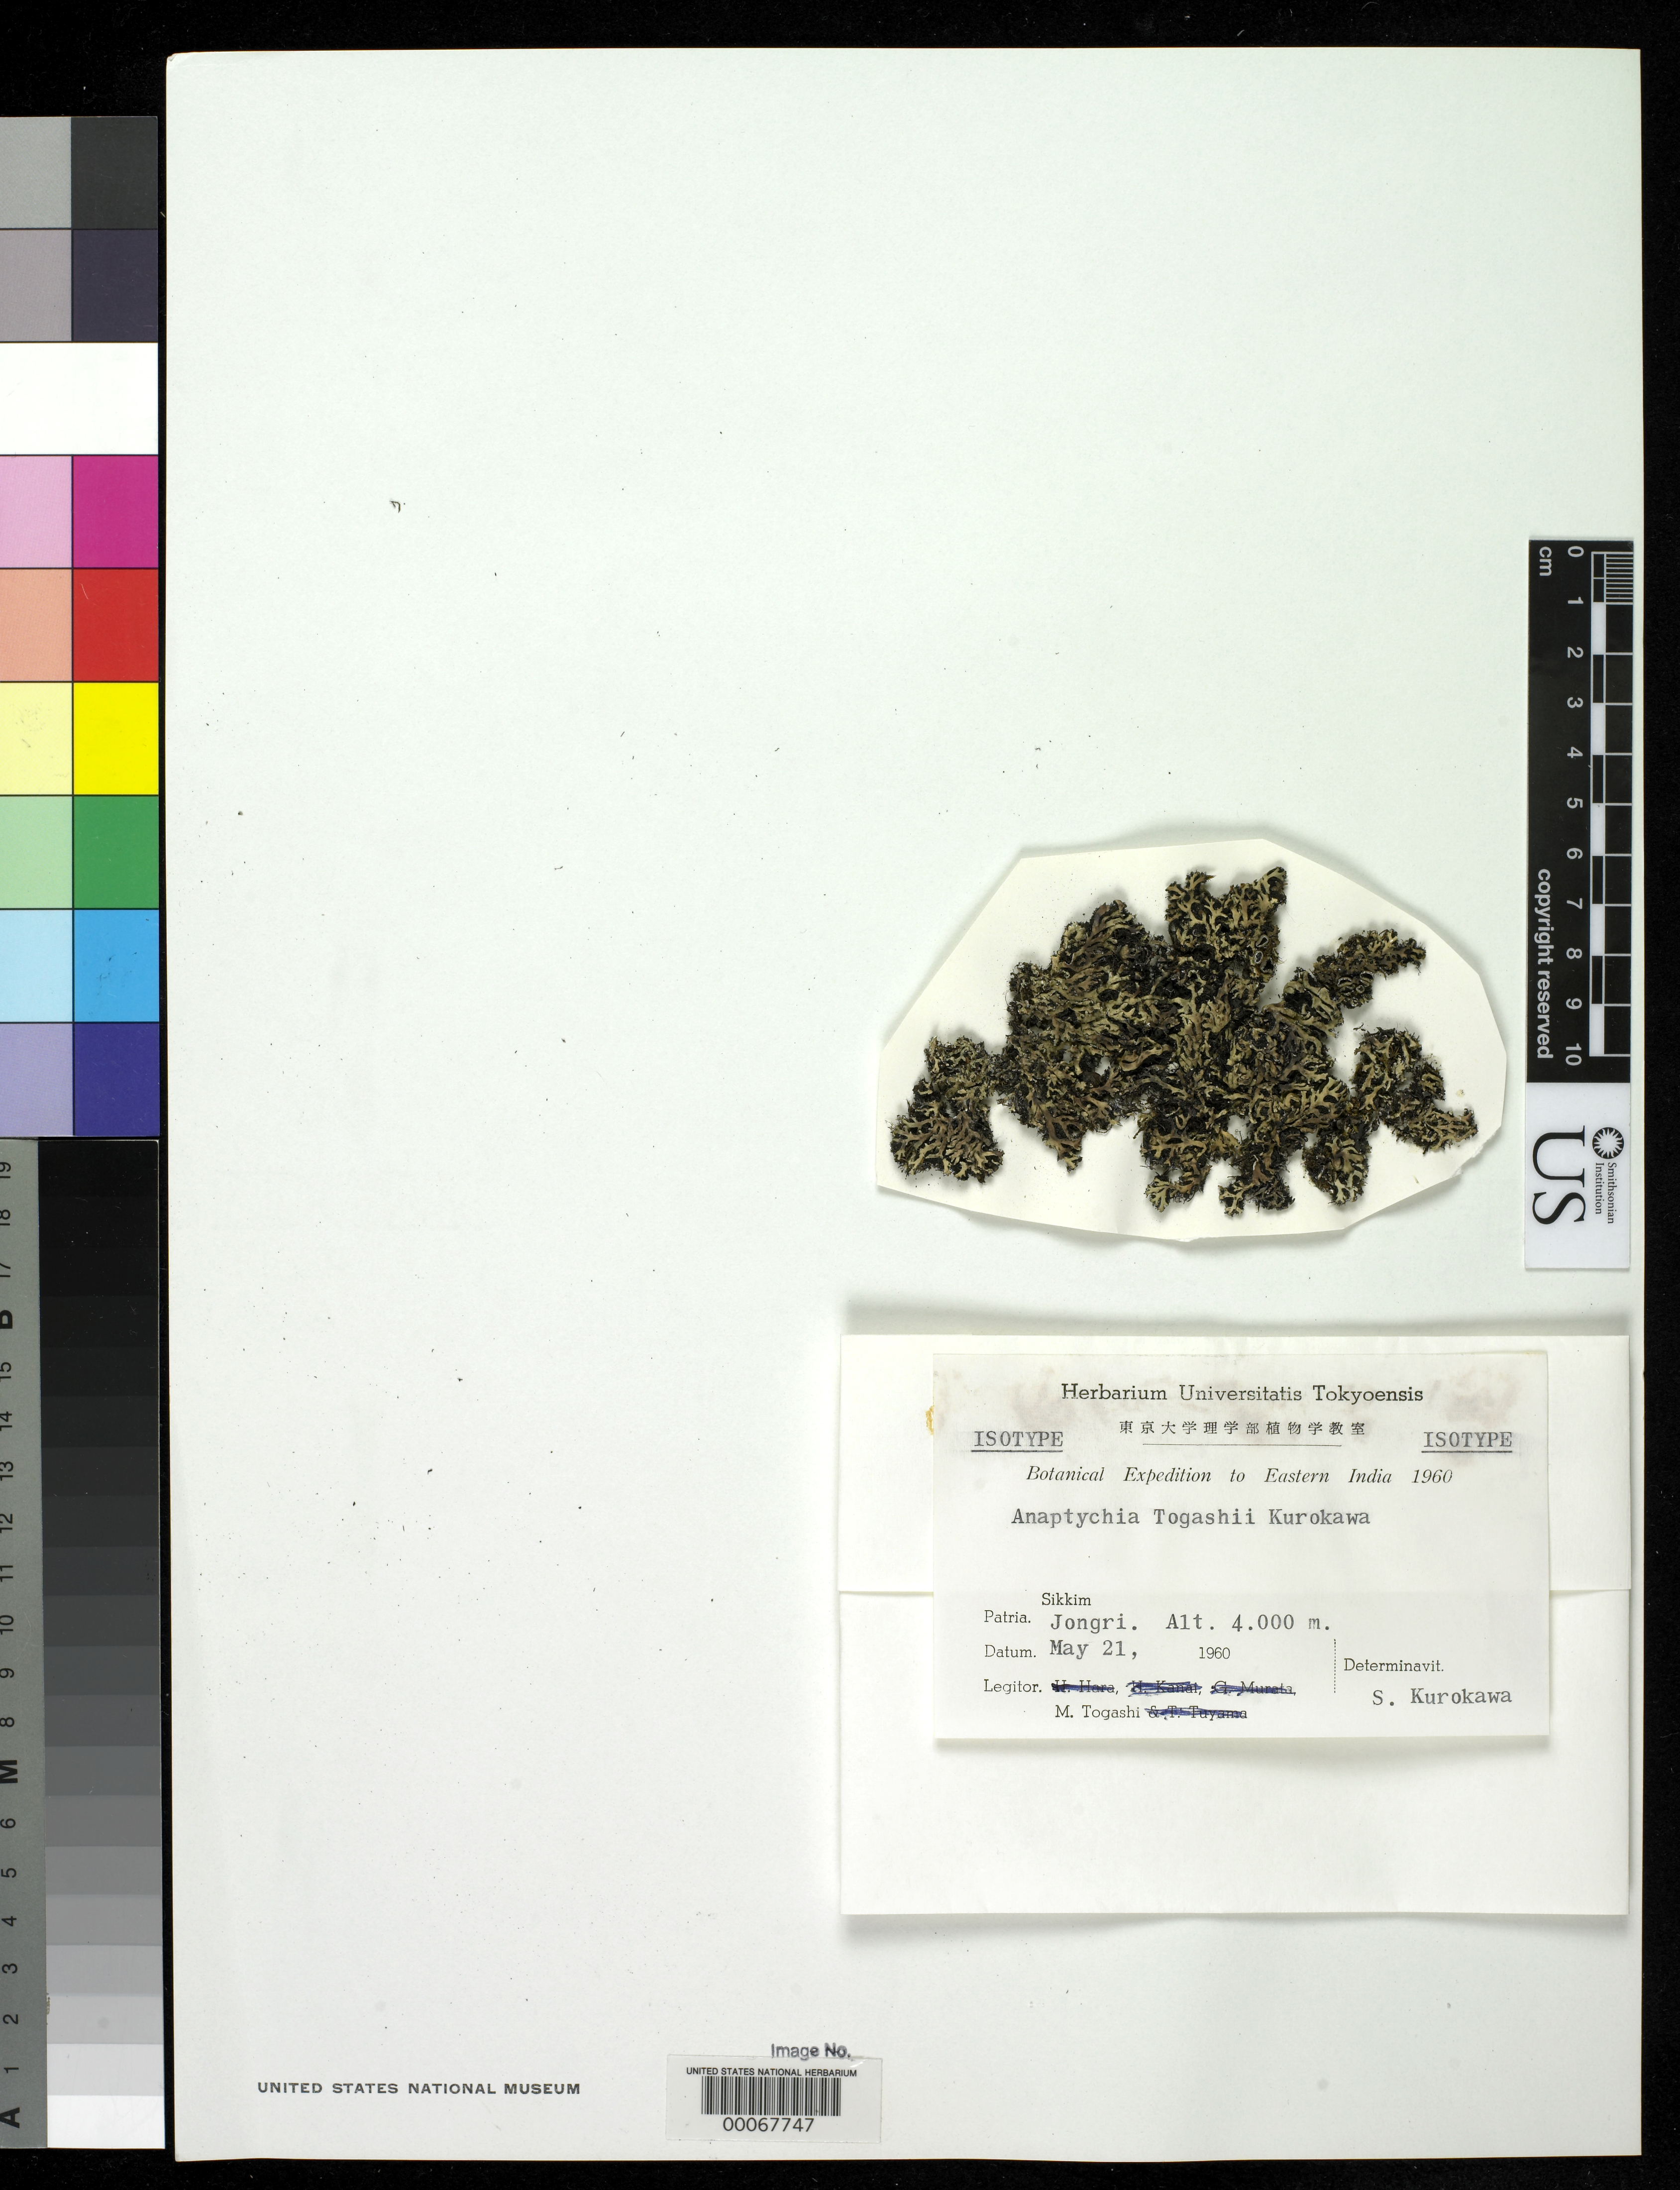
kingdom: Fungi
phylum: Ascomycota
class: Lecanoromycetes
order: Caliciales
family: Physciaceae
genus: Anaptychia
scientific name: Anaptychia togashii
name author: Kurok.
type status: Isotype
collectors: M. Togashi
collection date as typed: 21 May 1960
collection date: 1960-05-21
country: India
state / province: Sikkim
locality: Jongri.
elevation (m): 4000